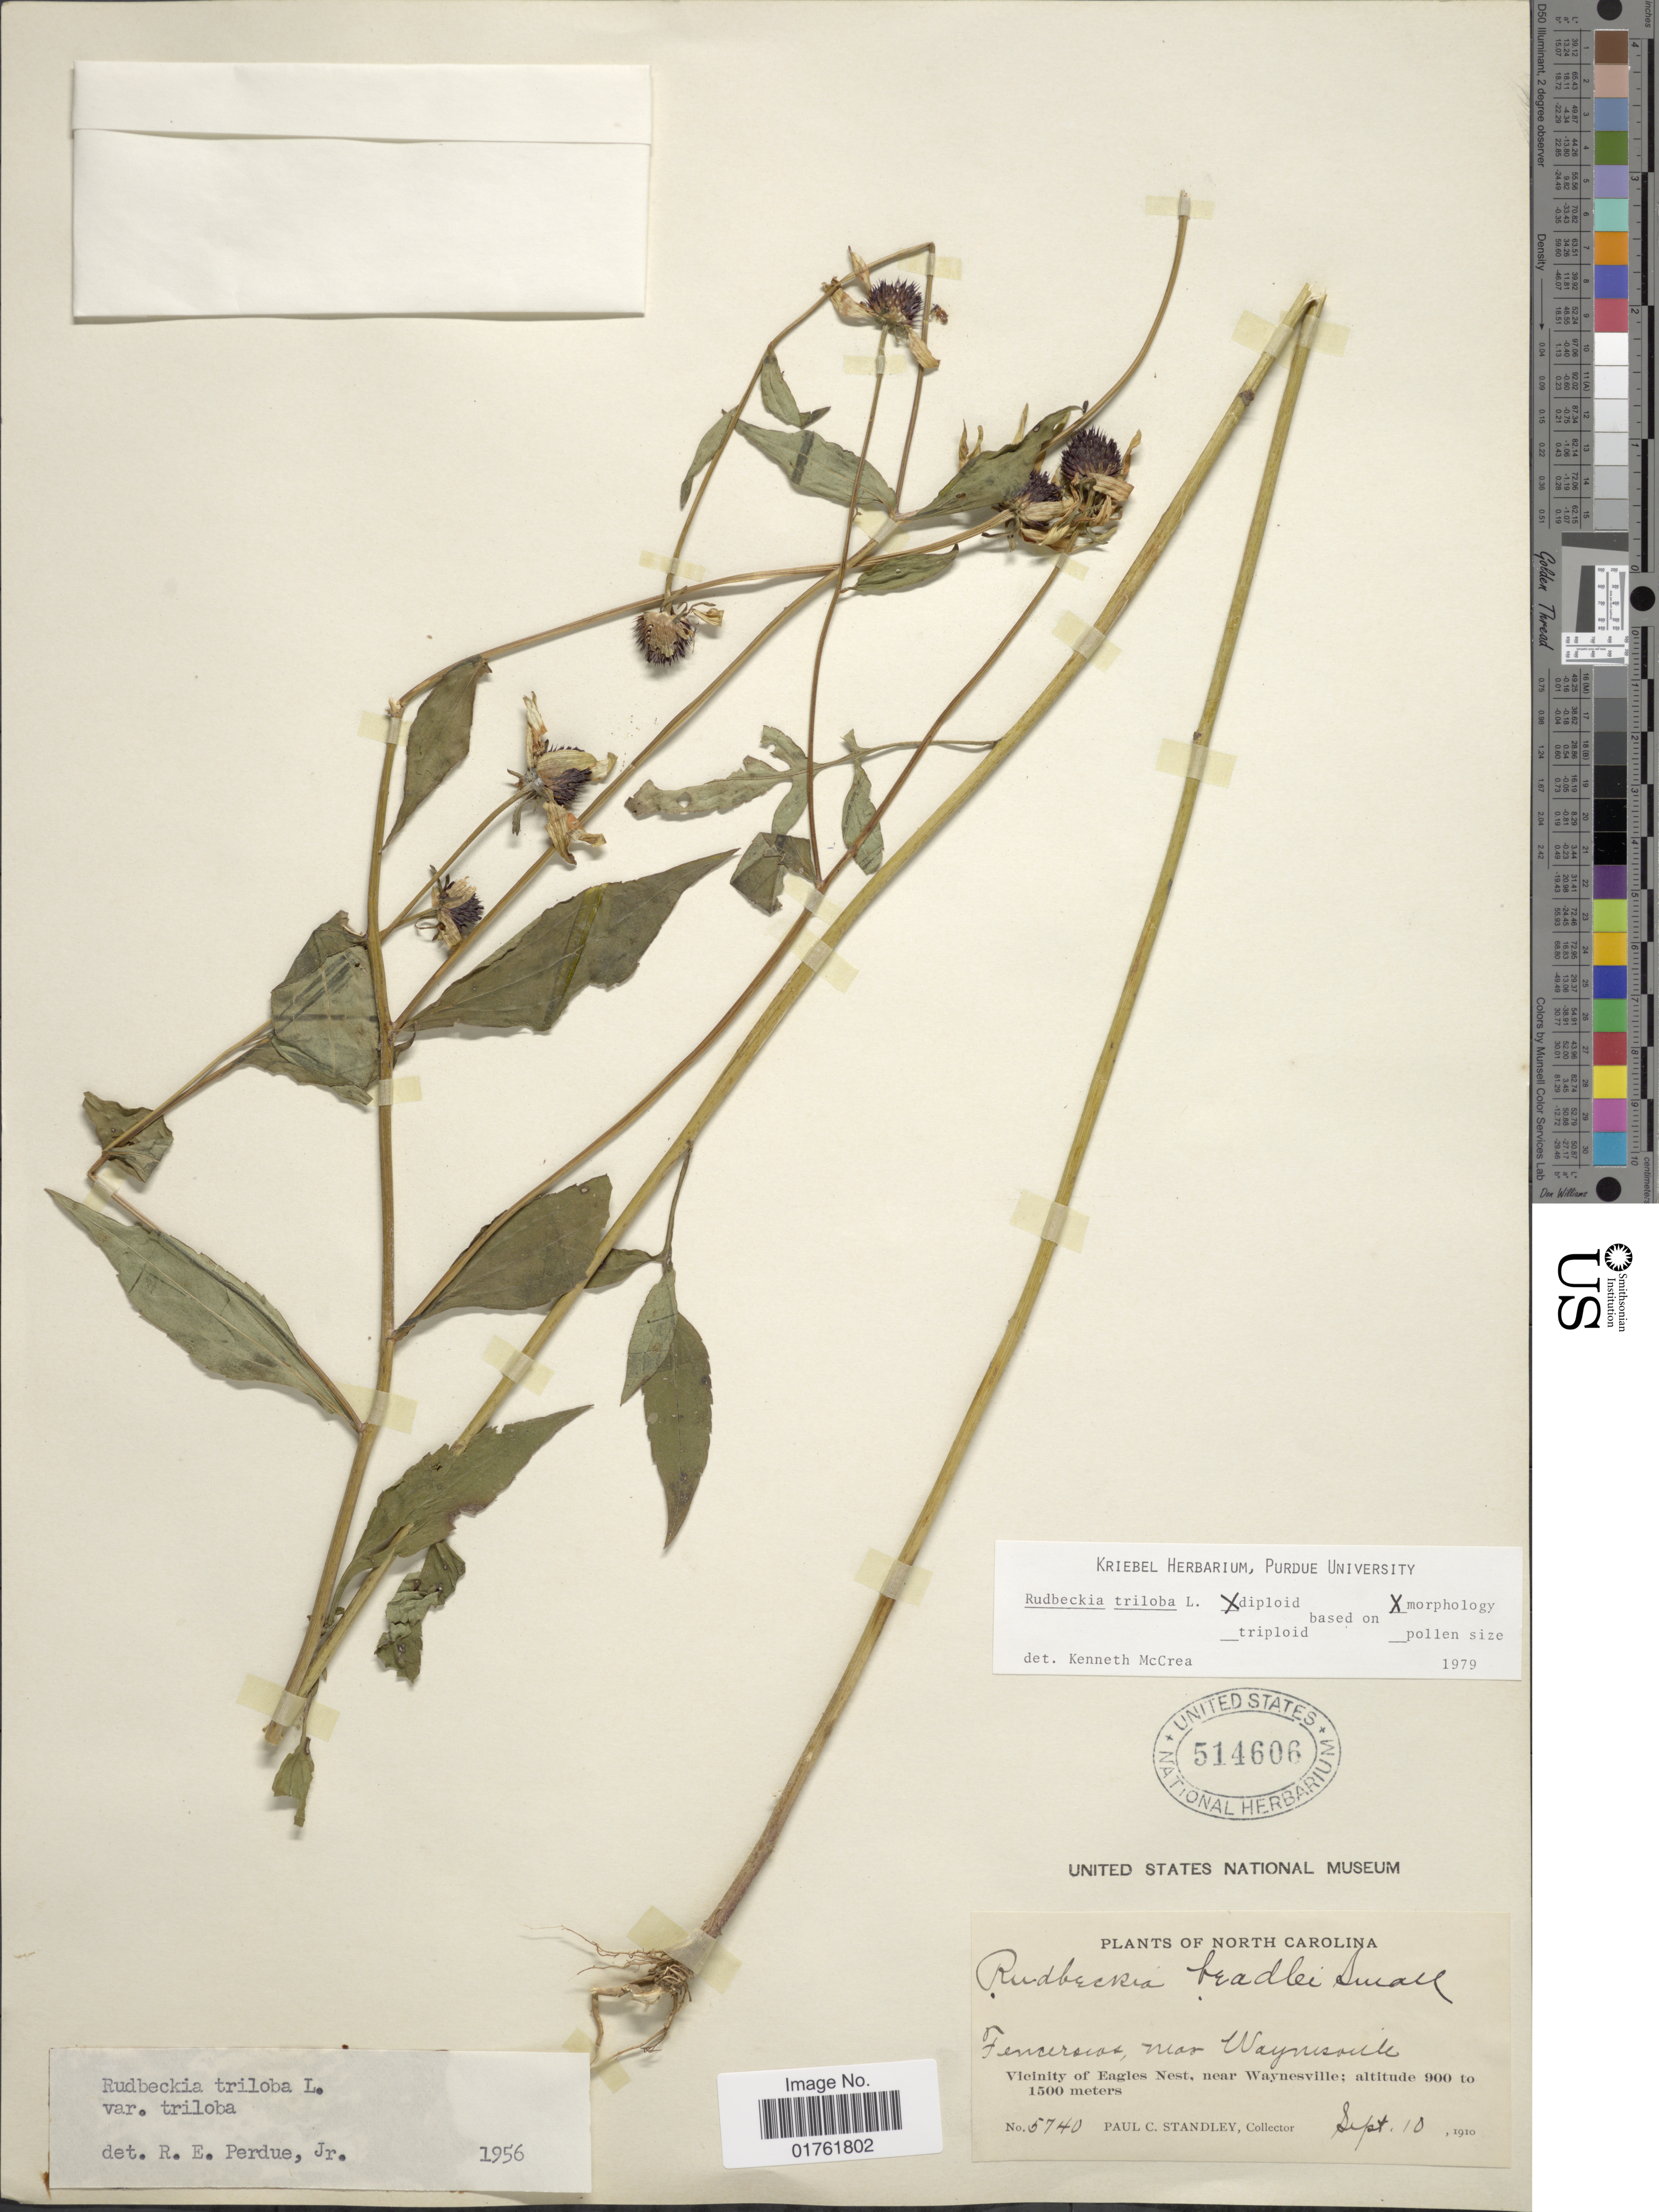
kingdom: Plantae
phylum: Tracheophyta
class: Magnoliopsida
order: Asterales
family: Asteraceae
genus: Rudbeckia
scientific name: Rudbeckia triloba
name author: L.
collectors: P. C. Standley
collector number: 5740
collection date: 1910-09-10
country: United States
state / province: North Carolina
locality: Fencerscos, near Waynesville, Vicinity of Eagles Nest, near Waynesville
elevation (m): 900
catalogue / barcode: US 514606